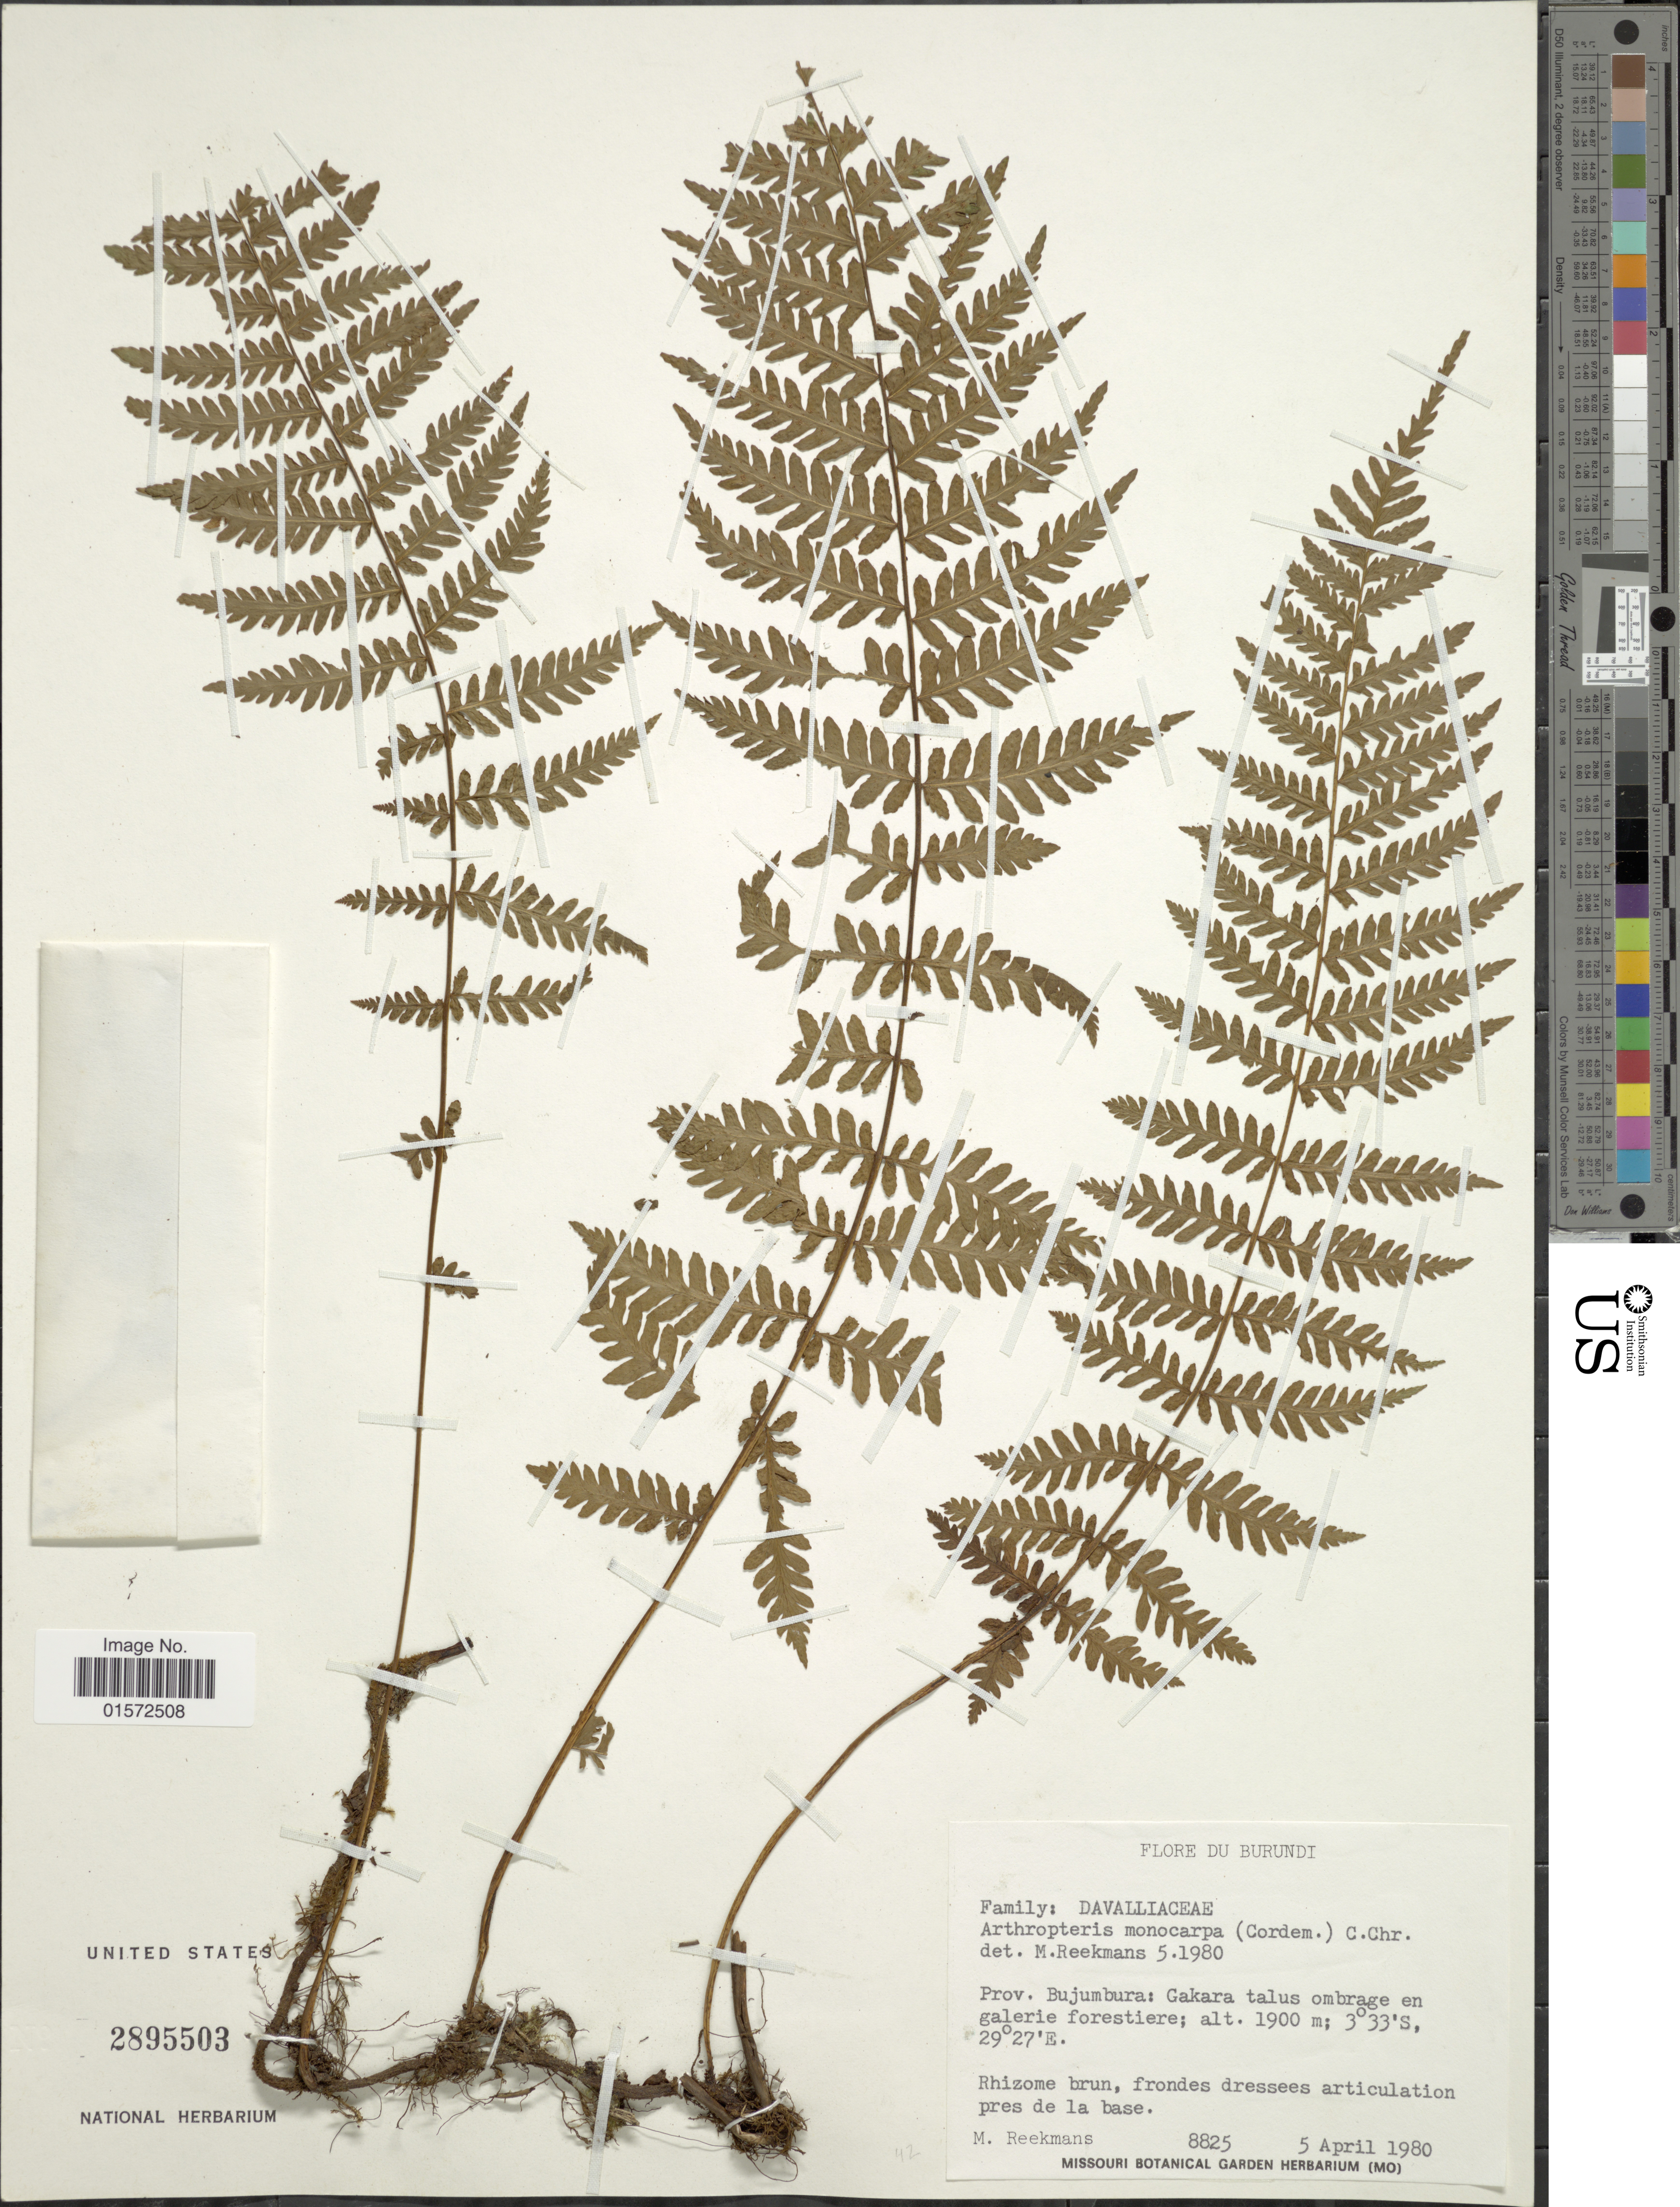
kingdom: Plantae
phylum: Tracheophyta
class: Polypodiopsida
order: Polypodiales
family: Tectariaceae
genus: Arthropteris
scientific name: Arthropteris monocarpa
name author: (Cordem.) C. Chr.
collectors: M. Reekmans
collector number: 8825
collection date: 1980-04-05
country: Burundi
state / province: Bujumura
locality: Prov. Bujumbura, Gakara talus ombrage en galerie forestiere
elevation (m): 1900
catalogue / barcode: US 2895503